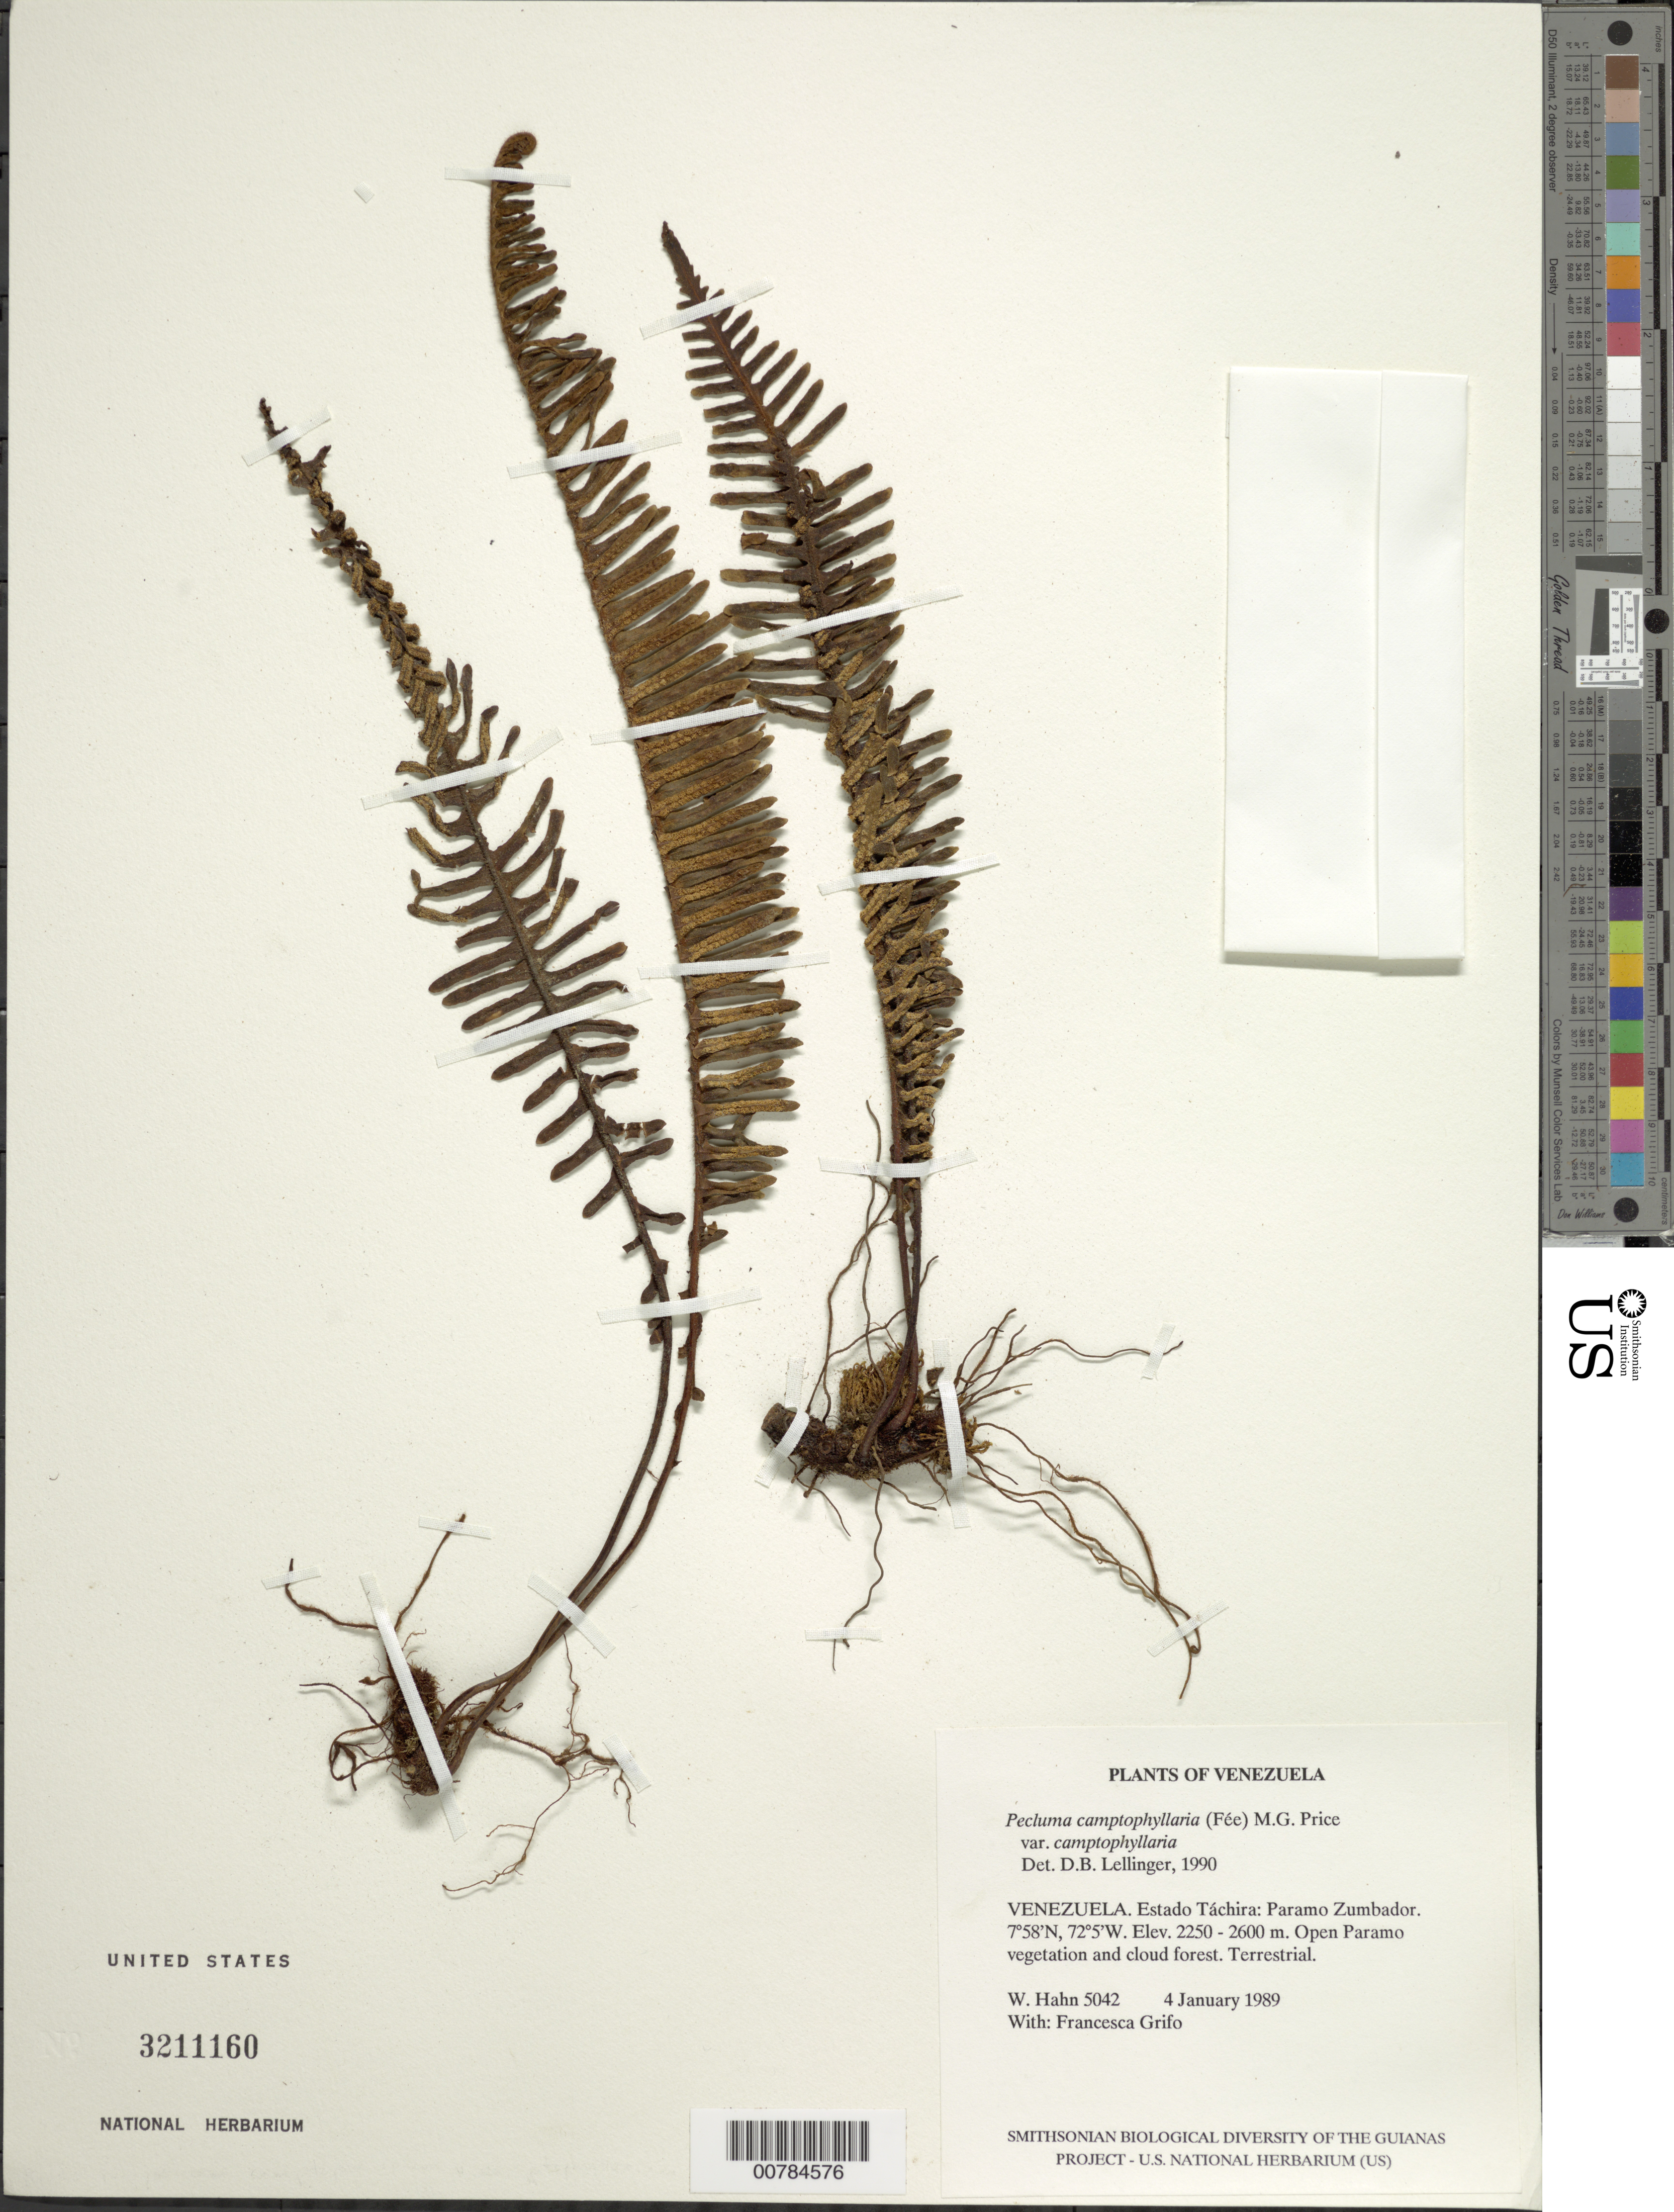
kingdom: Plantae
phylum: Tracheophyta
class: Polypodiopsida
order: Polypodiales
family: Polypodiaceae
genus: Pecluma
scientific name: Pecluma camptophyllaria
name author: (Fée) M.G. Price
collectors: W. Hahn & F. Grifo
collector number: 5042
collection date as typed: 4 January 1989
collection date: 1989-01-04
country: Venezuela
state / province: Táchira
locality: Paramo Zumbador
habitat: Open Paramo vegetation and cloud forest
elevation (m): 2250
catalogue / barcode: US 3211160